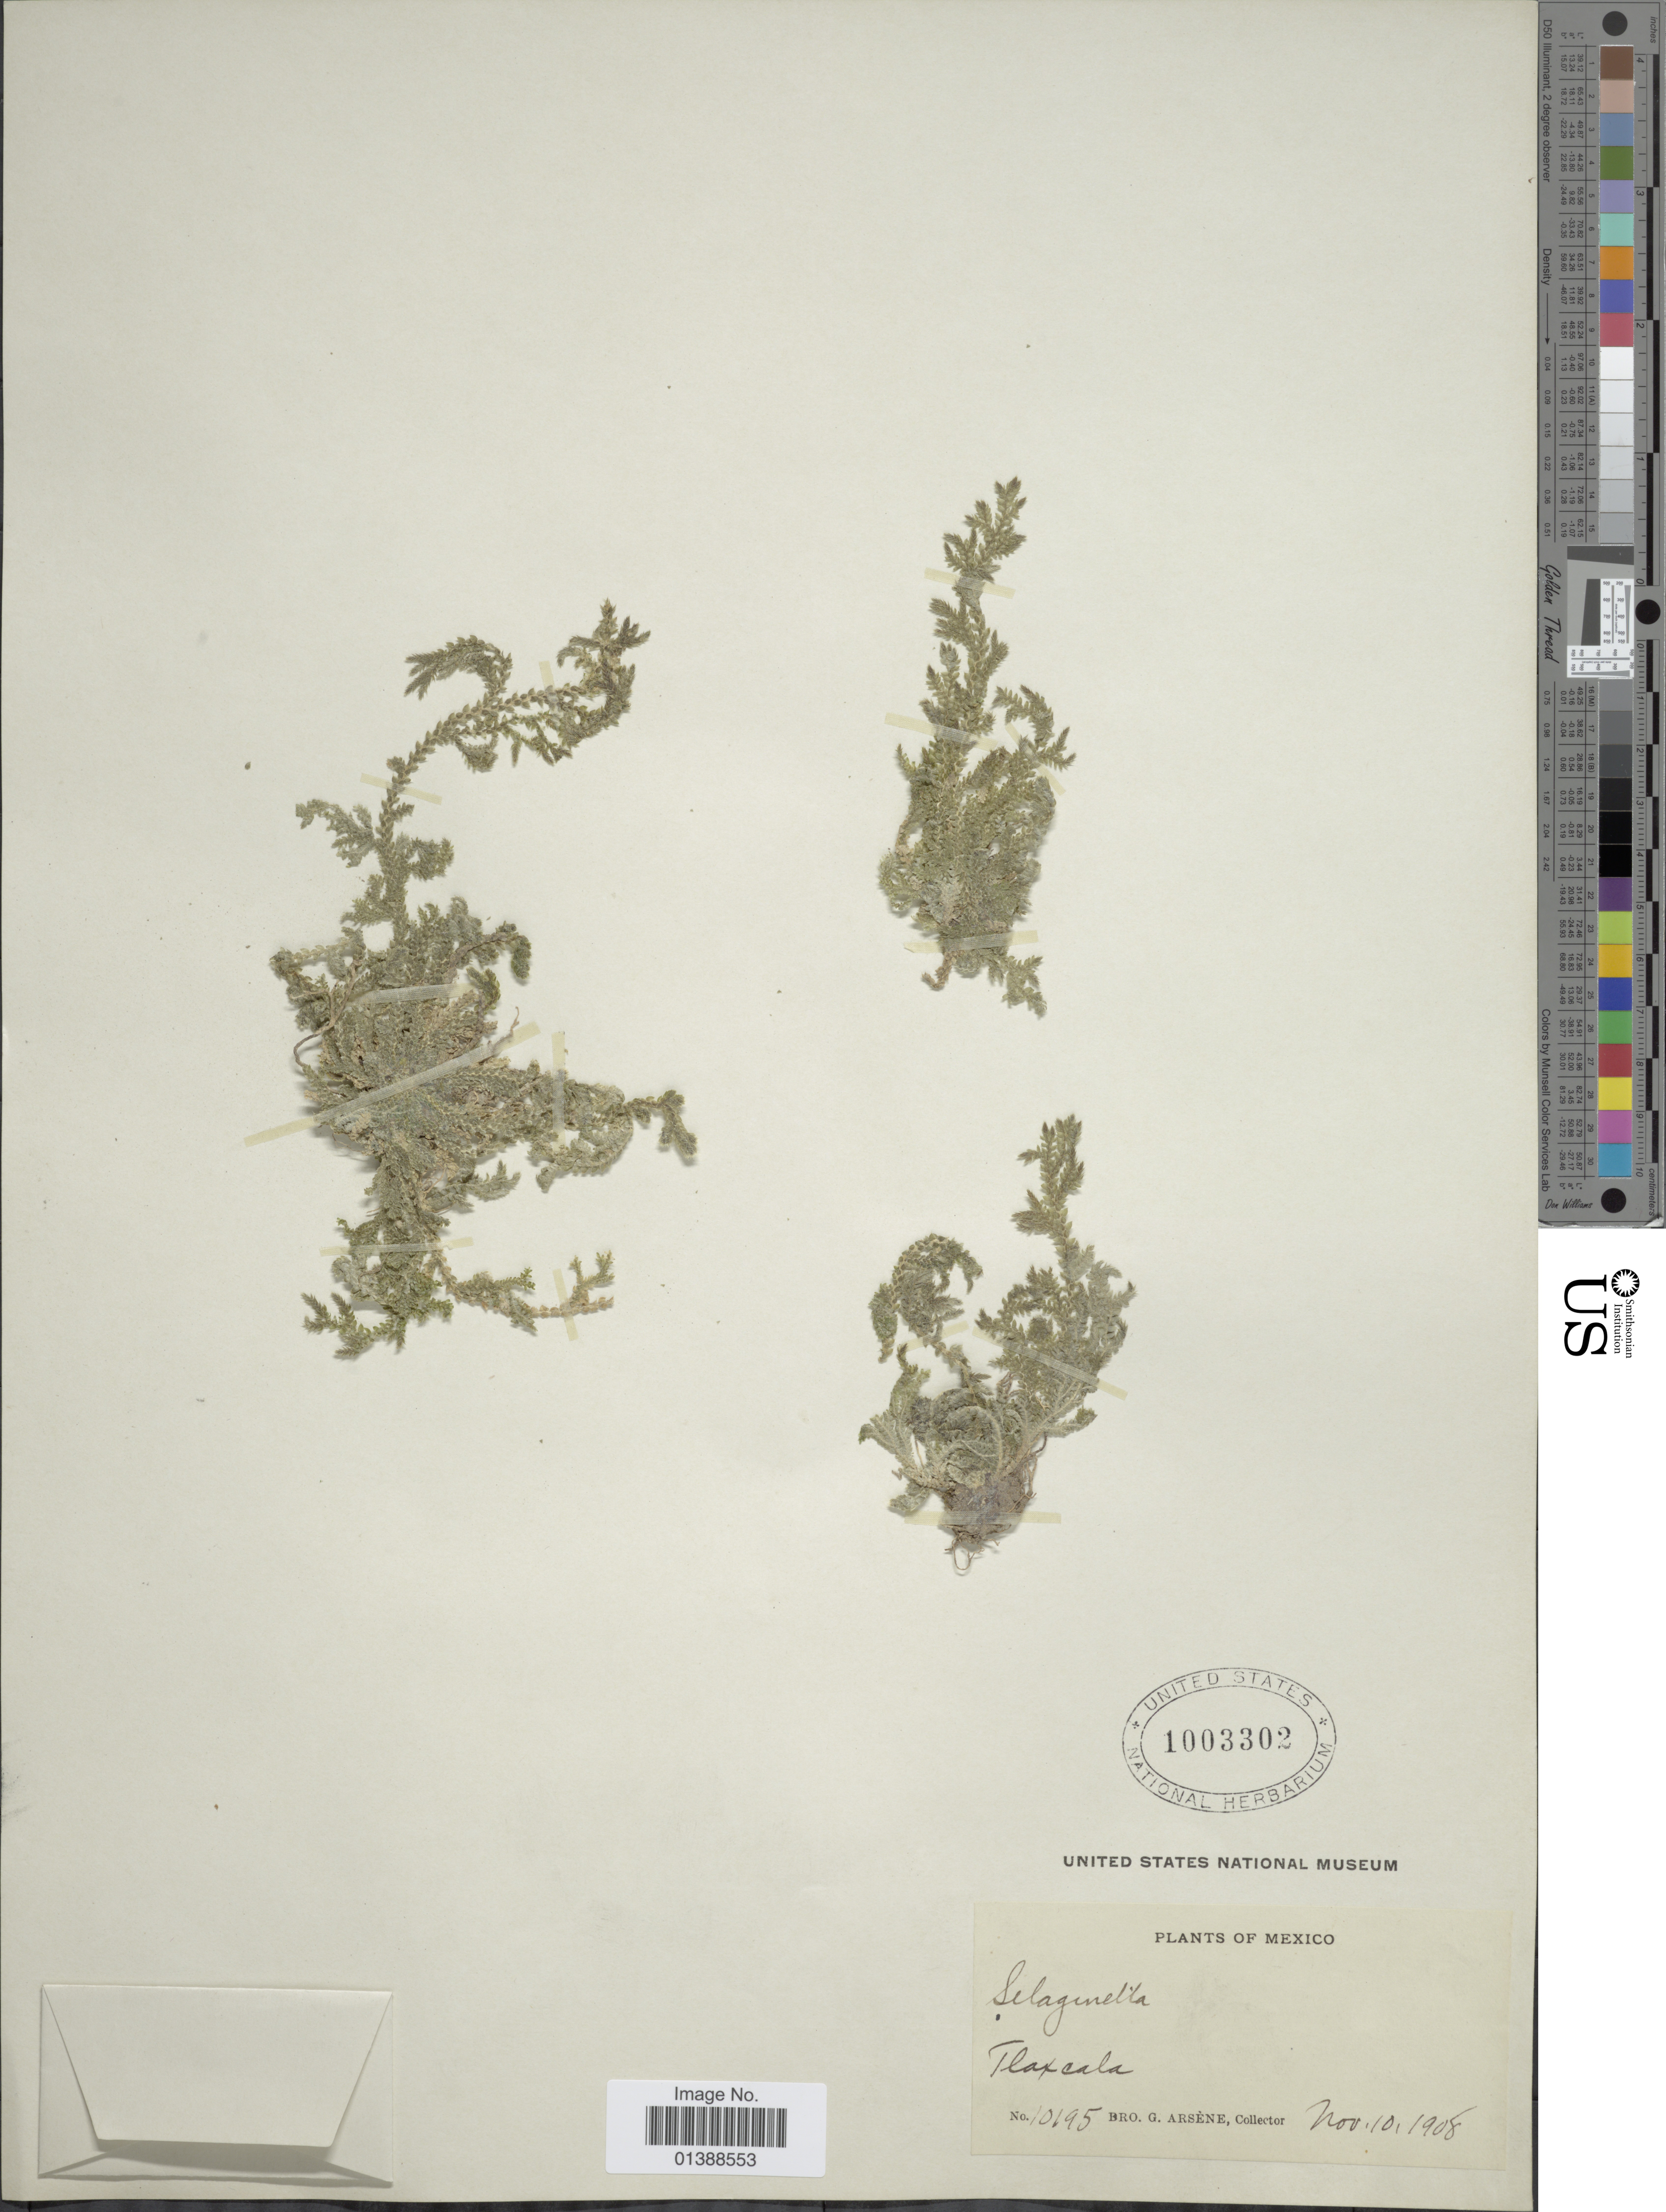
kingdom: Plantae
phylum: Tracheophyta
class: Lycopodiopsida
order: Selaginellales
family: Selaginellaceae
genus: Selaginella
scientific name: Selaginella pallescens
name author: (C. Presl) Spring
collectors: Bro. G. Arsène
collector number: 10195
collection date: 1908-11-10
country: Mexico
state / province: Tlaxcala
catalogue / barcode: US 1003302